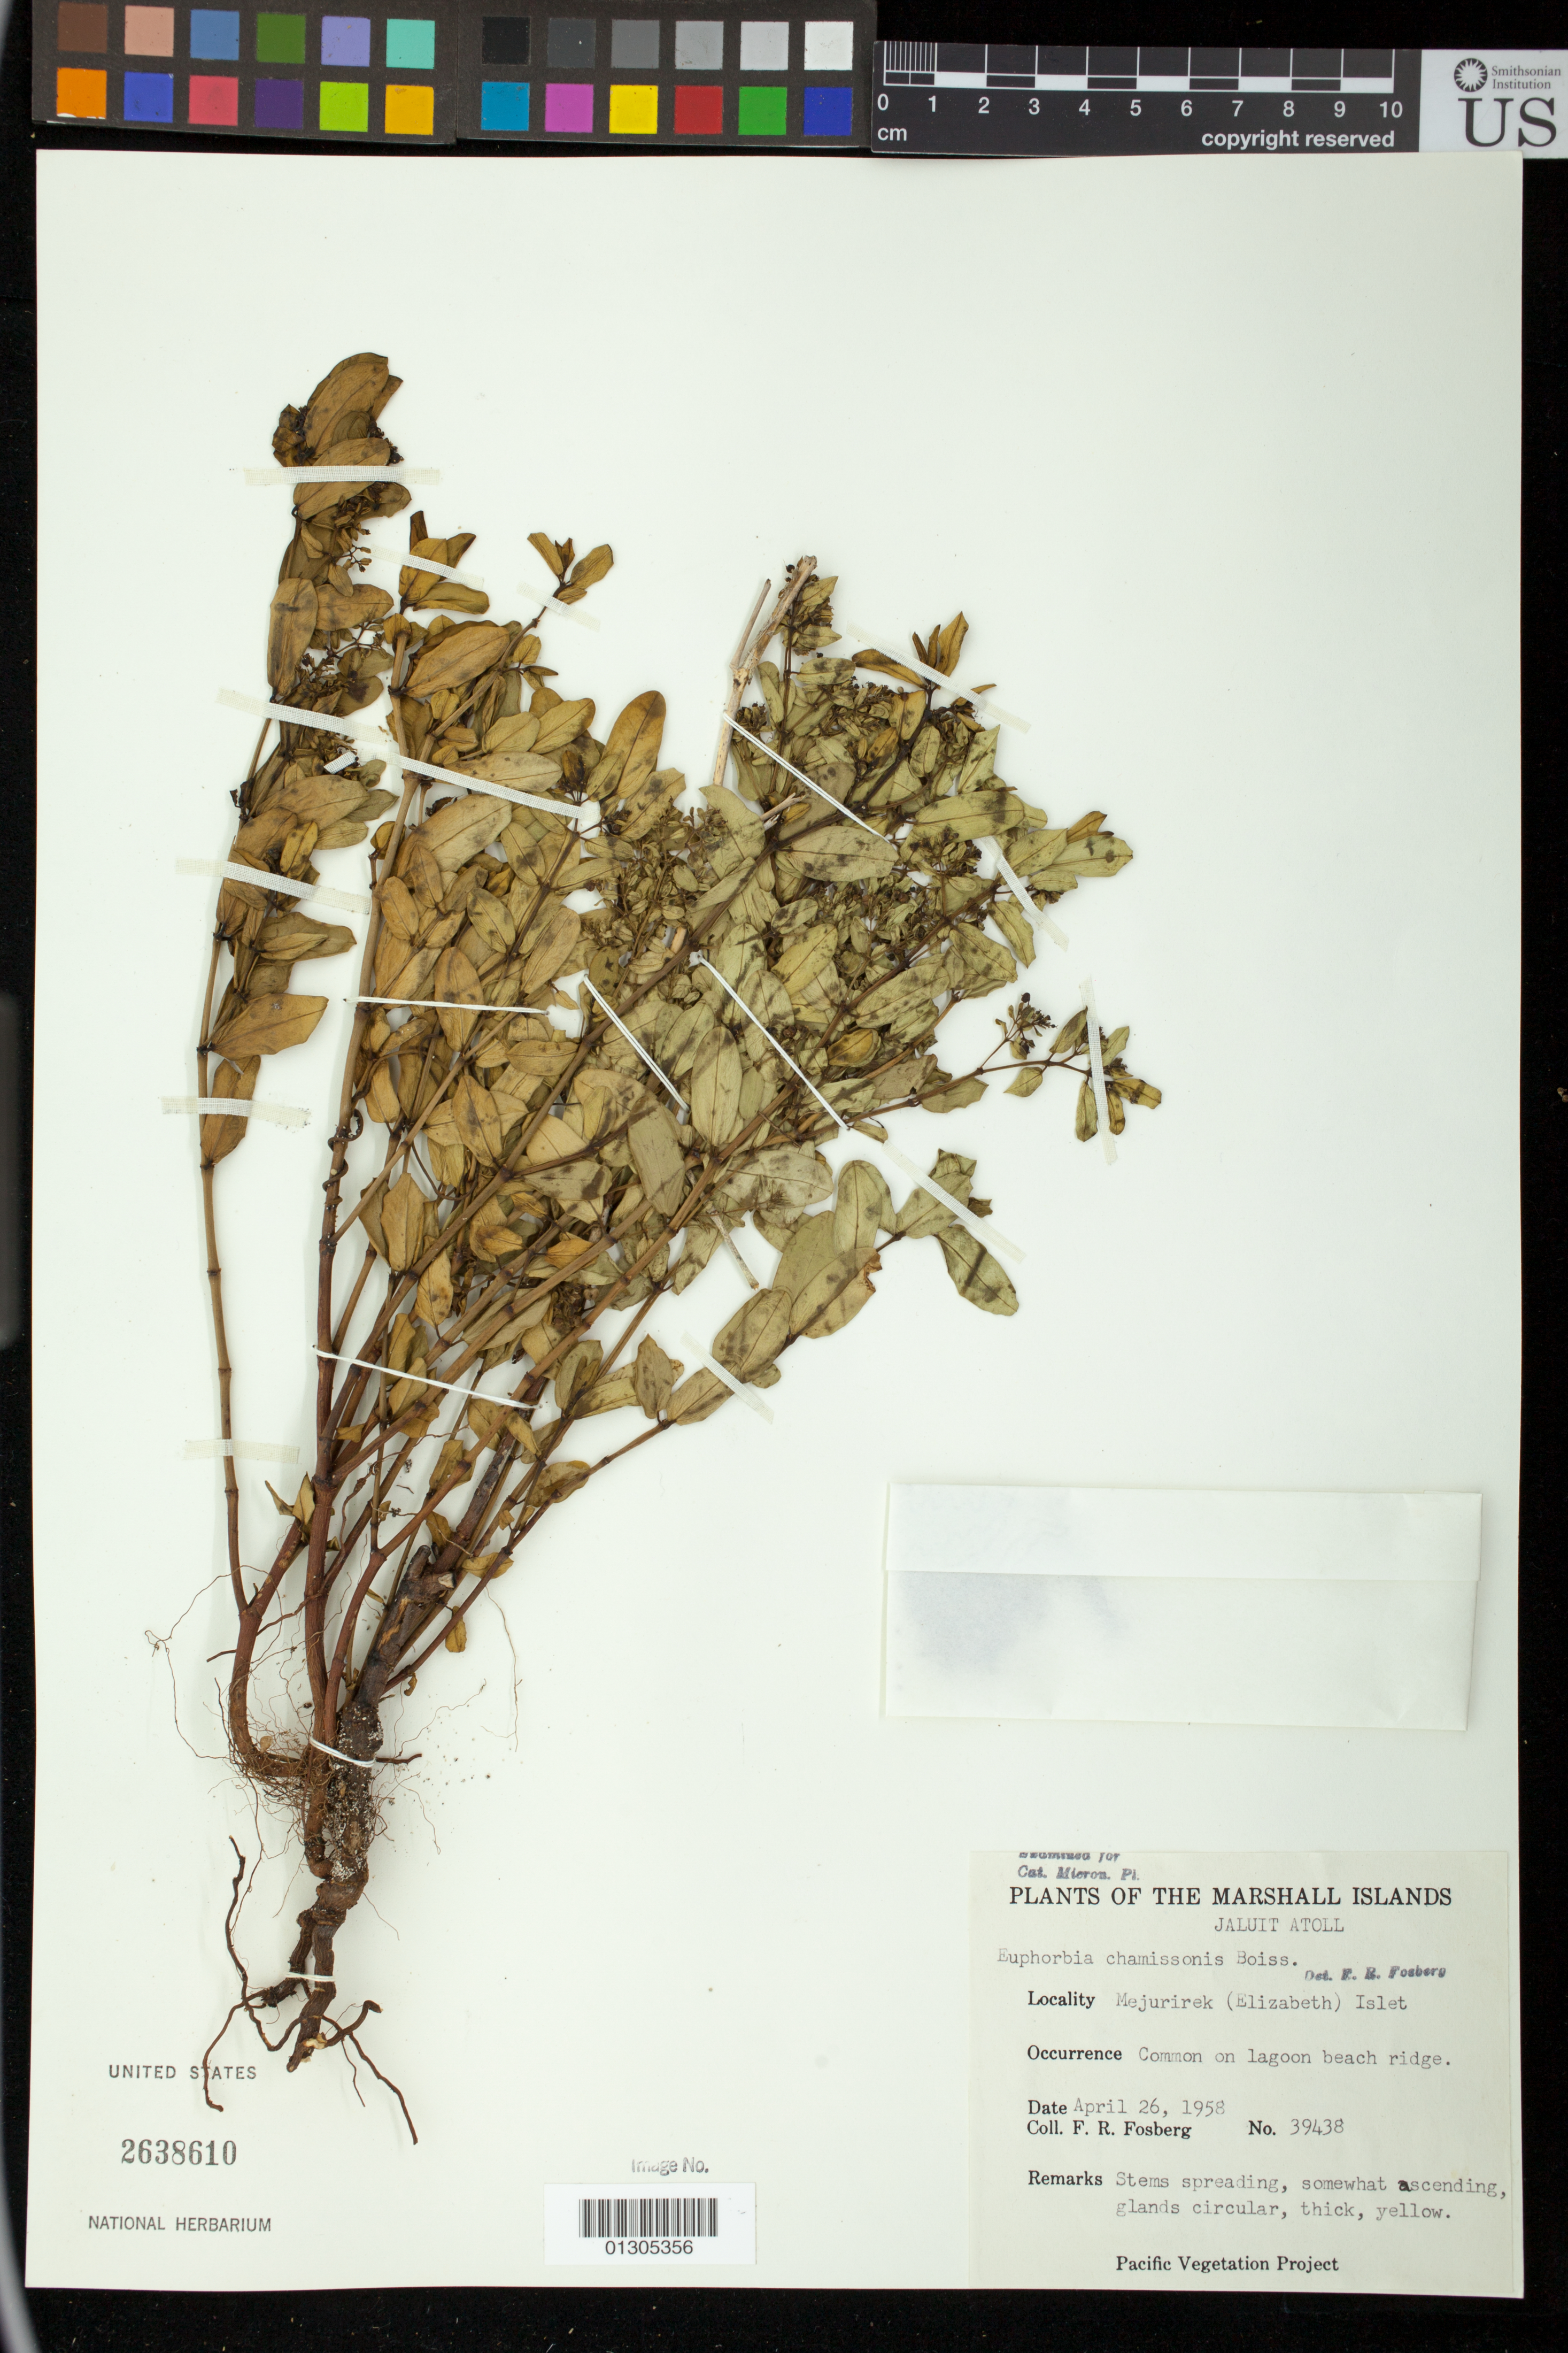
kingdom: Plantae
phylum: Tracheophyta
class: Magnoliopsida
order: Malpighiales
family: Euphorbiaceae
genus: Euphorbia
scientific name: Euphorbia chamissonis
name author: (Klotzsch ex Klotzsch & Garcke) Boiss.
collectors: F. R. Fosberg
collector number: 39438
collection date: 1958-04-26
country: Marshall Islands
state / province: Jaluit Atoll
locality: Mejurirek (Elizabeth) Islet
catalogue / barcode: US 2638610